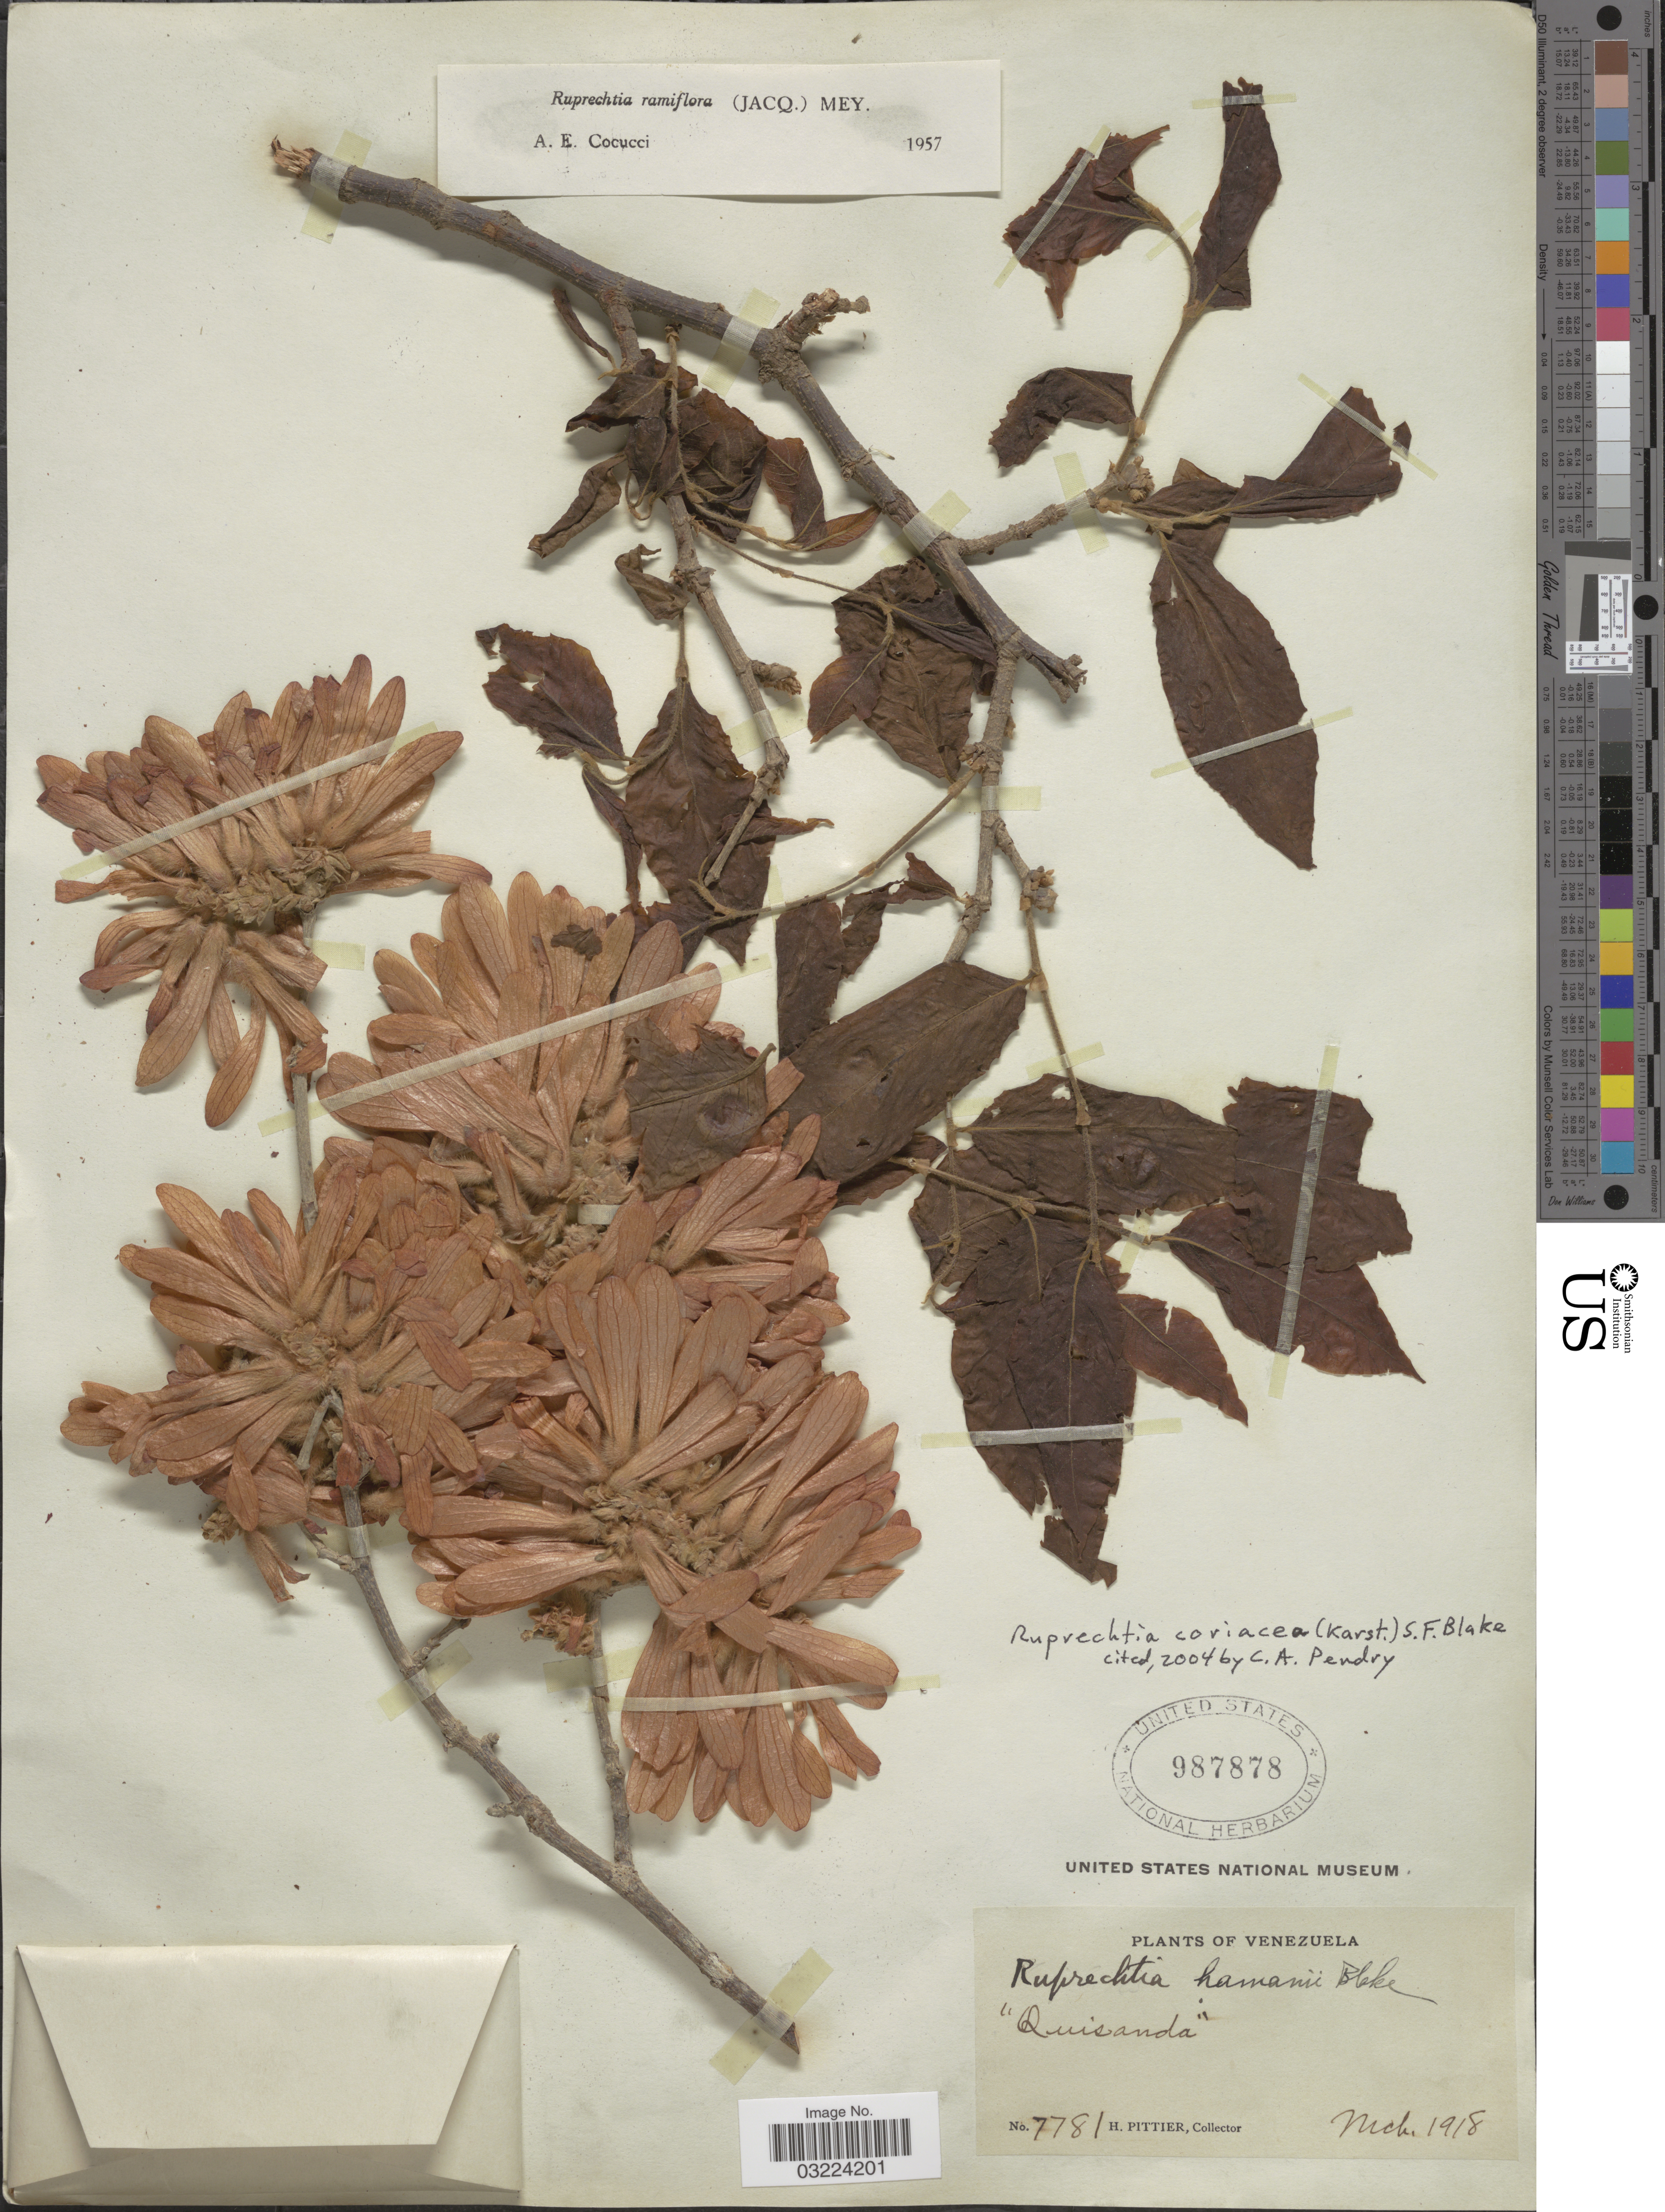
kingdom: Plantae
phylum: Tracheophyta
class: Magnoliopsida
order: Caryophyllales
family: Polygonaceae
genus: Ruprechtia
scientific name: Ruprechtia coriacea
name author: (H. Karst.) Benth. & Hook. f. ex B.D. Jacks.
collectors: H. F. Pittier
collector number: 7781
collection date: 1918-03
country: Venezuela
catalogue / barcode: US 987878